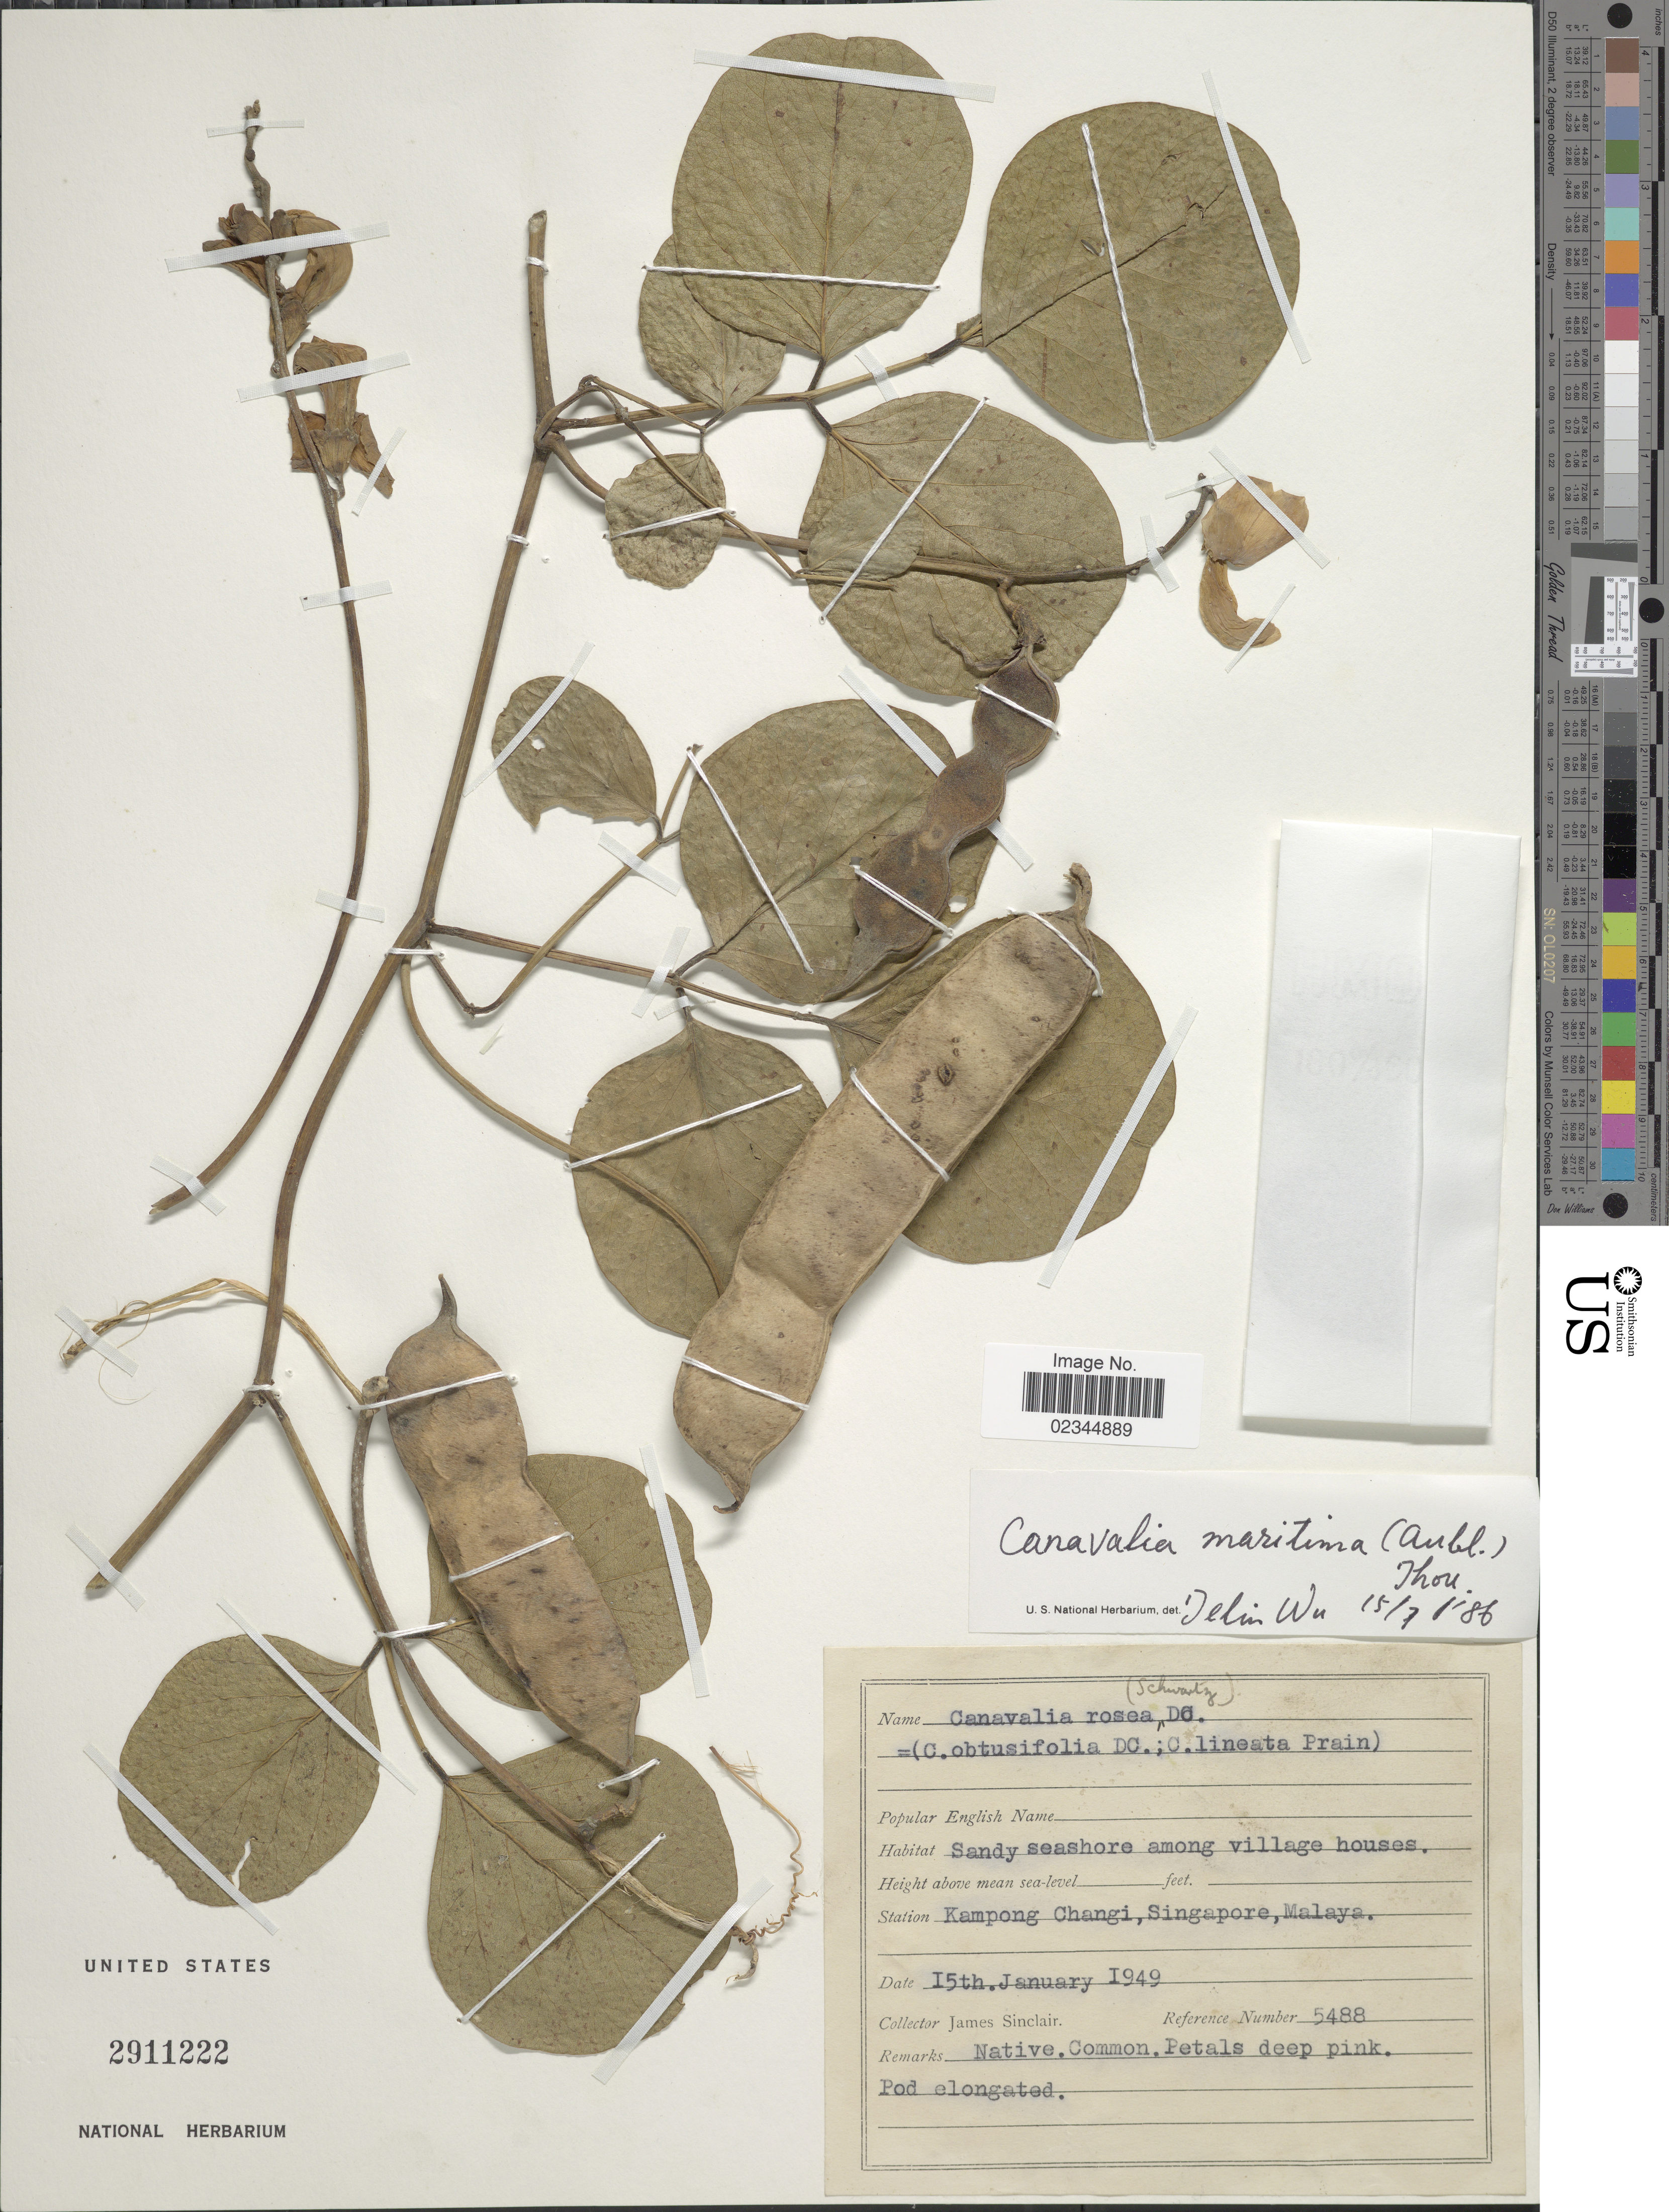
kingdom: Plantae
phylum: Tracheophyta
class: Magnoliopsida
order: Fabales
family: Fabaceae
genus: Canavalia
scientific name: Canavalia rosea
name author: (Sw.) DC.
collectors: J. Sinclair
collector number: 5488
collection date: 1949-01-15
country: Singapore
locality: Kampong Changi, Malaya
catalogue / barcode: US 2911222